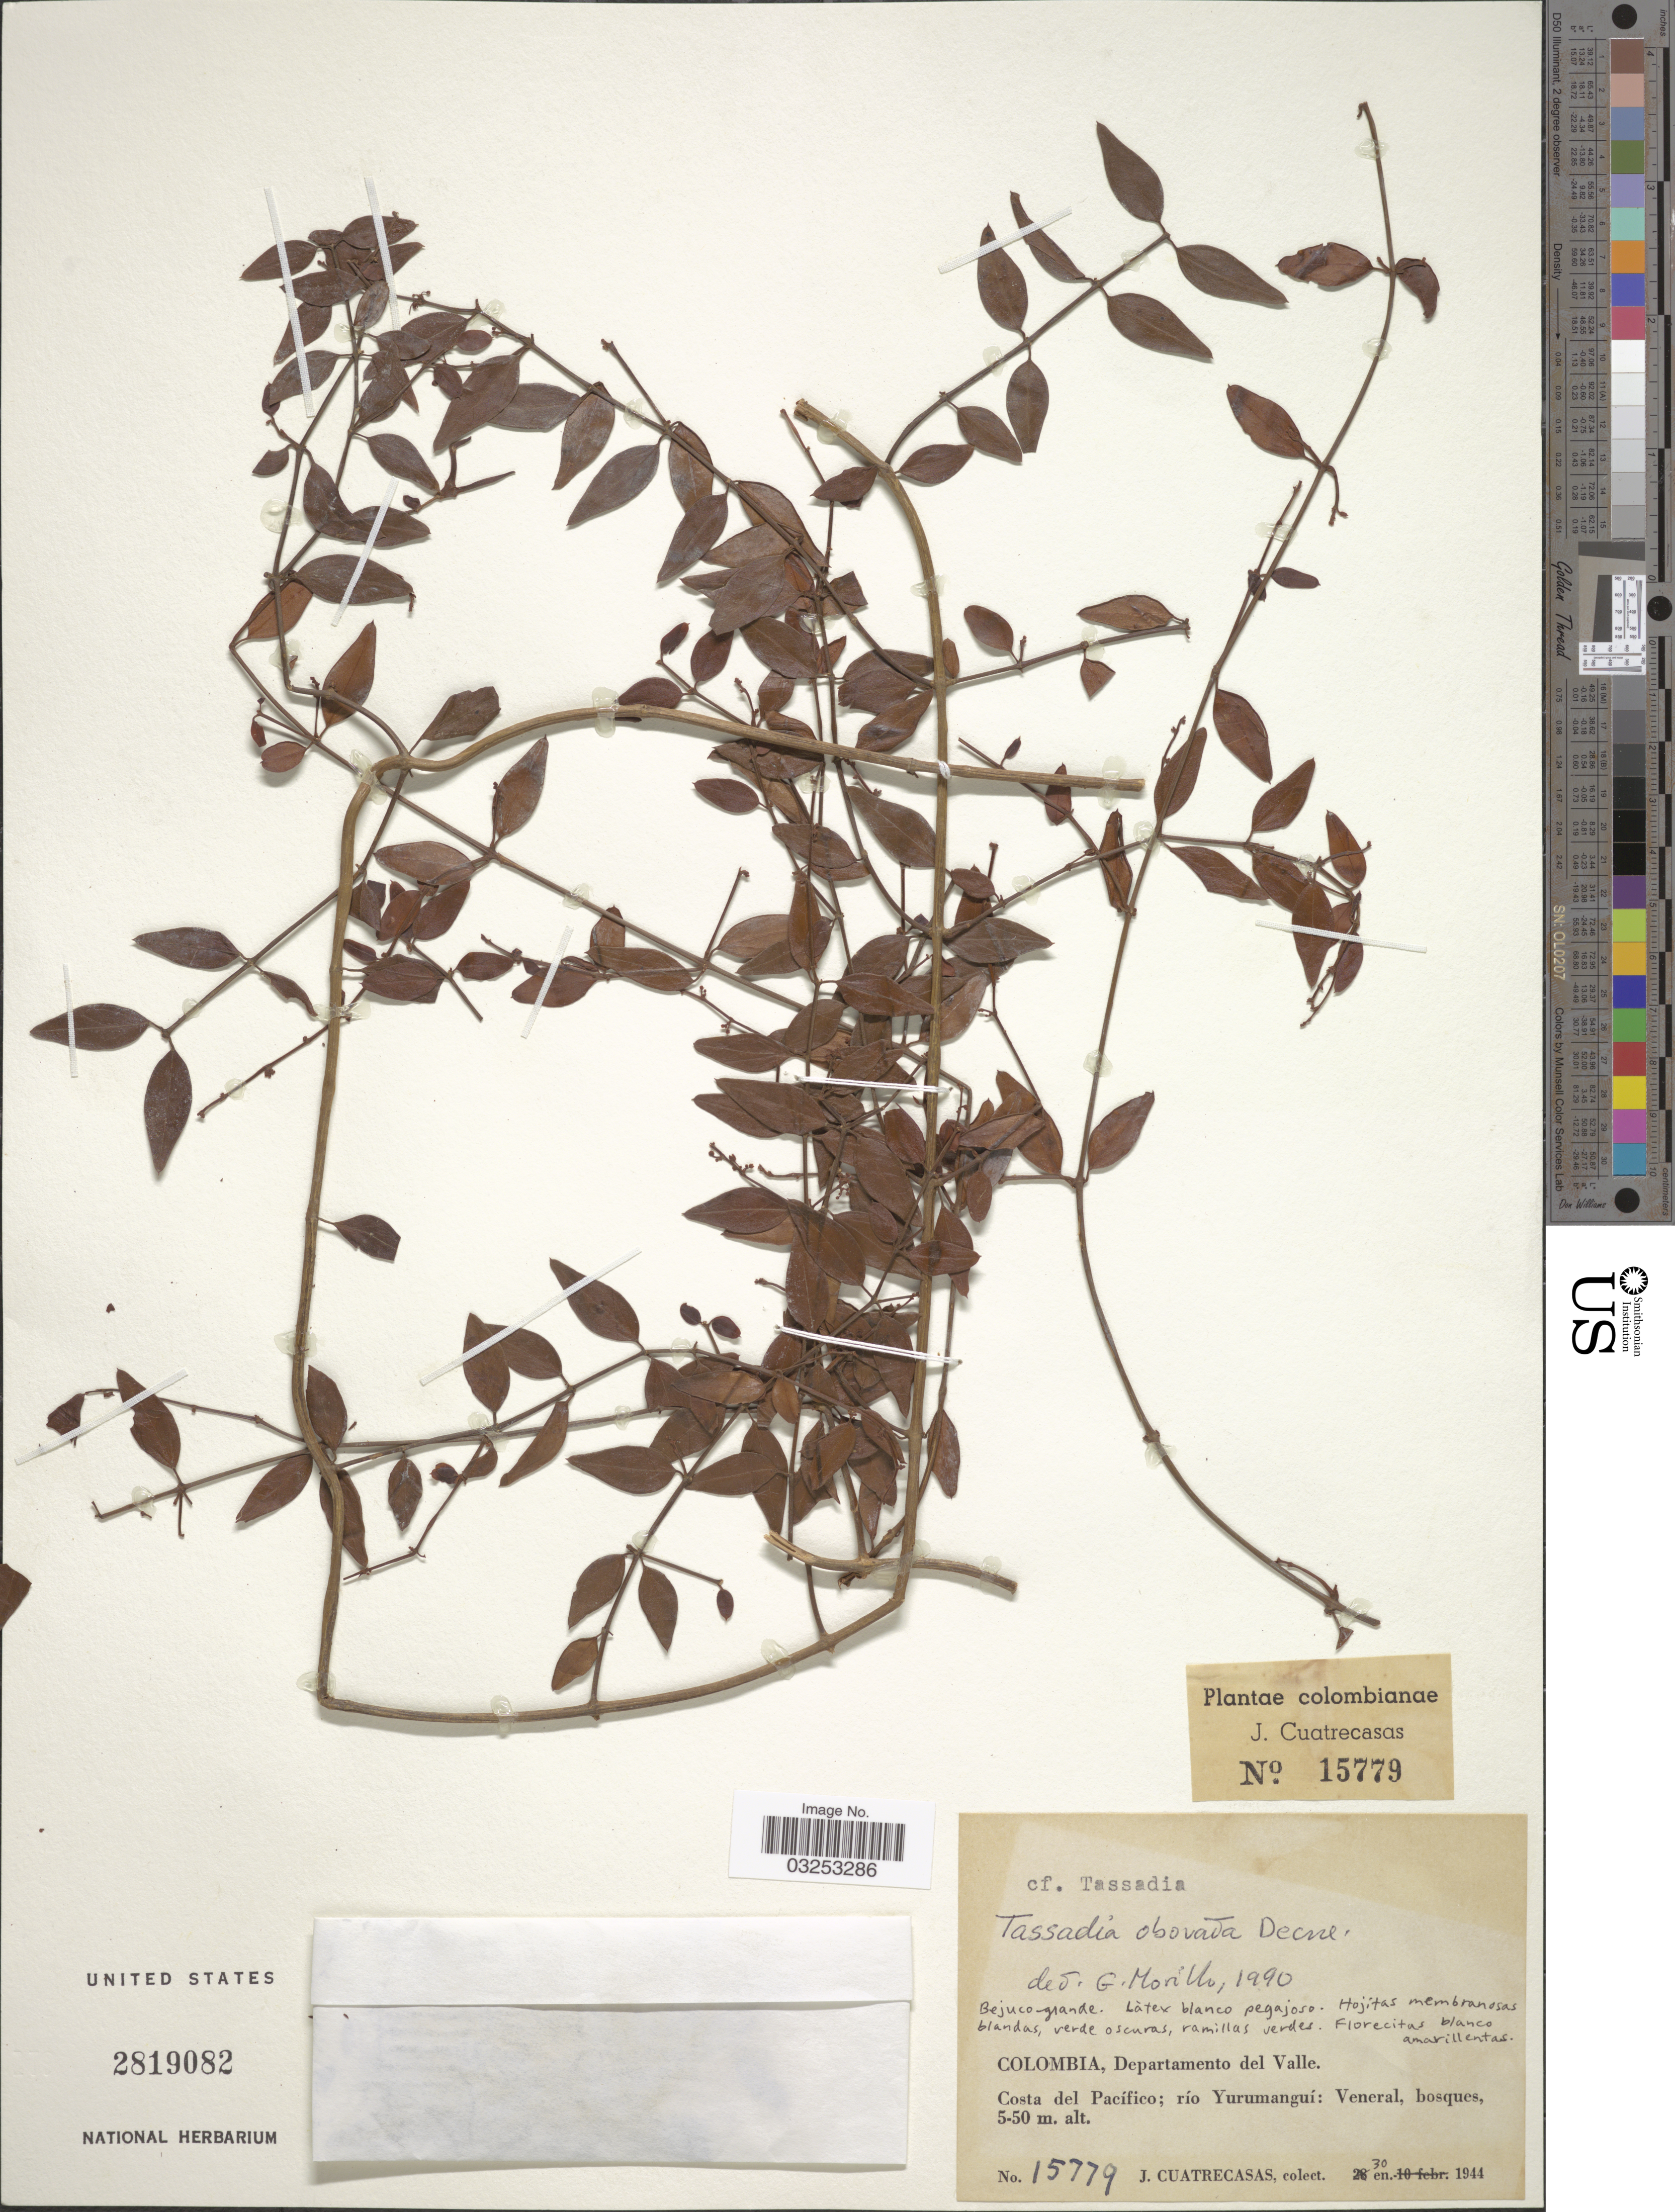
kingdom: Plantae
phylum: Tracheophyta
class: Magnoliopsida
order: Gentianales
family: Apocynaceae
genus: Tassadia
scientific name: Tassadia obovata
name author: Decne.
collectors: J. Cuatrecasas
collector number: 15779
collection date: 1944-01-30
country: Colombia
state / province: Valle del Cauca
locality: Departamento del Valle. Costa del Pacífico; río Yurumanguí: Veneral, bosques.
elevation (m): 5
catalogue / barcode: US 2819082